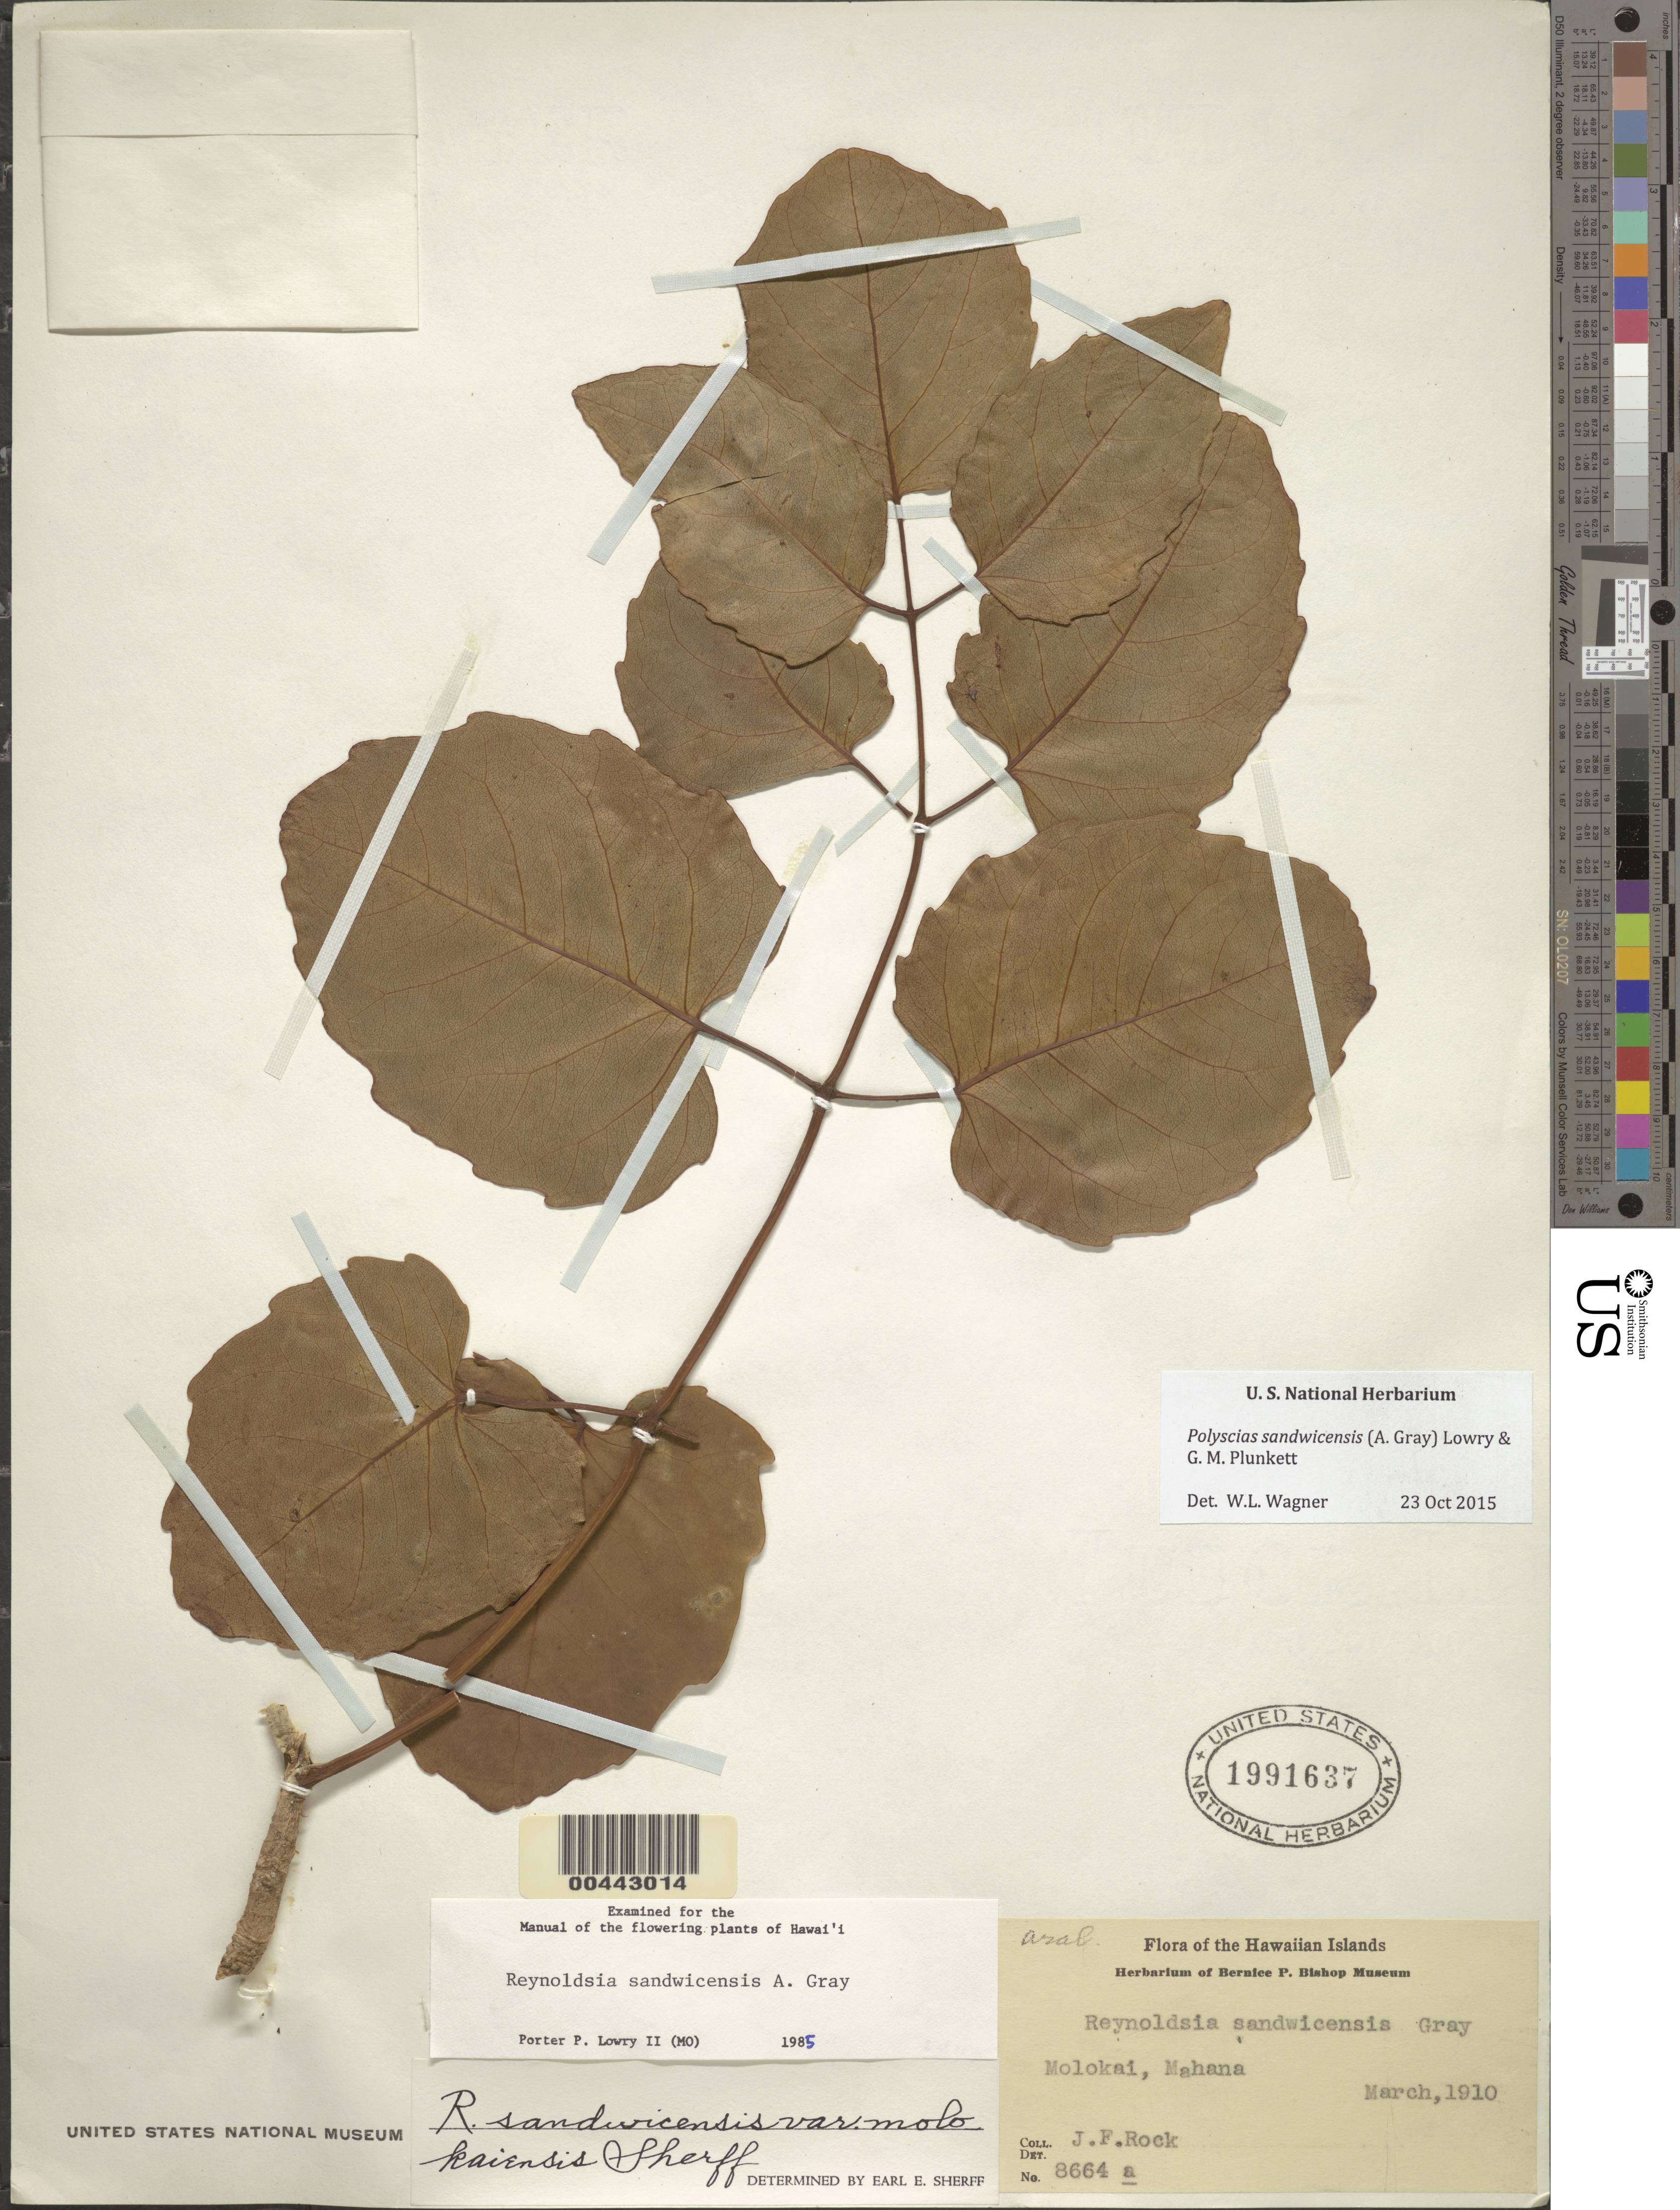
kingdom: Plantae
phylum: Tracheophyta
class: Magnoliopsida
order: Apiales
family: Araliaceae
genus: Polyscias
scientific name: Polyscias sandwicensis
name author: (A. Gray) Lowry & G. M. Plunkett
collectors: J. F. Rock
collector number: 8664a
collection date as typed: Mar 1910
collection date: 1910-03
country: United States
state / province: Hawaii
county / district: Honolulu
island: Oahu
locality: Mahana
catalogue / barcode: US 1991637